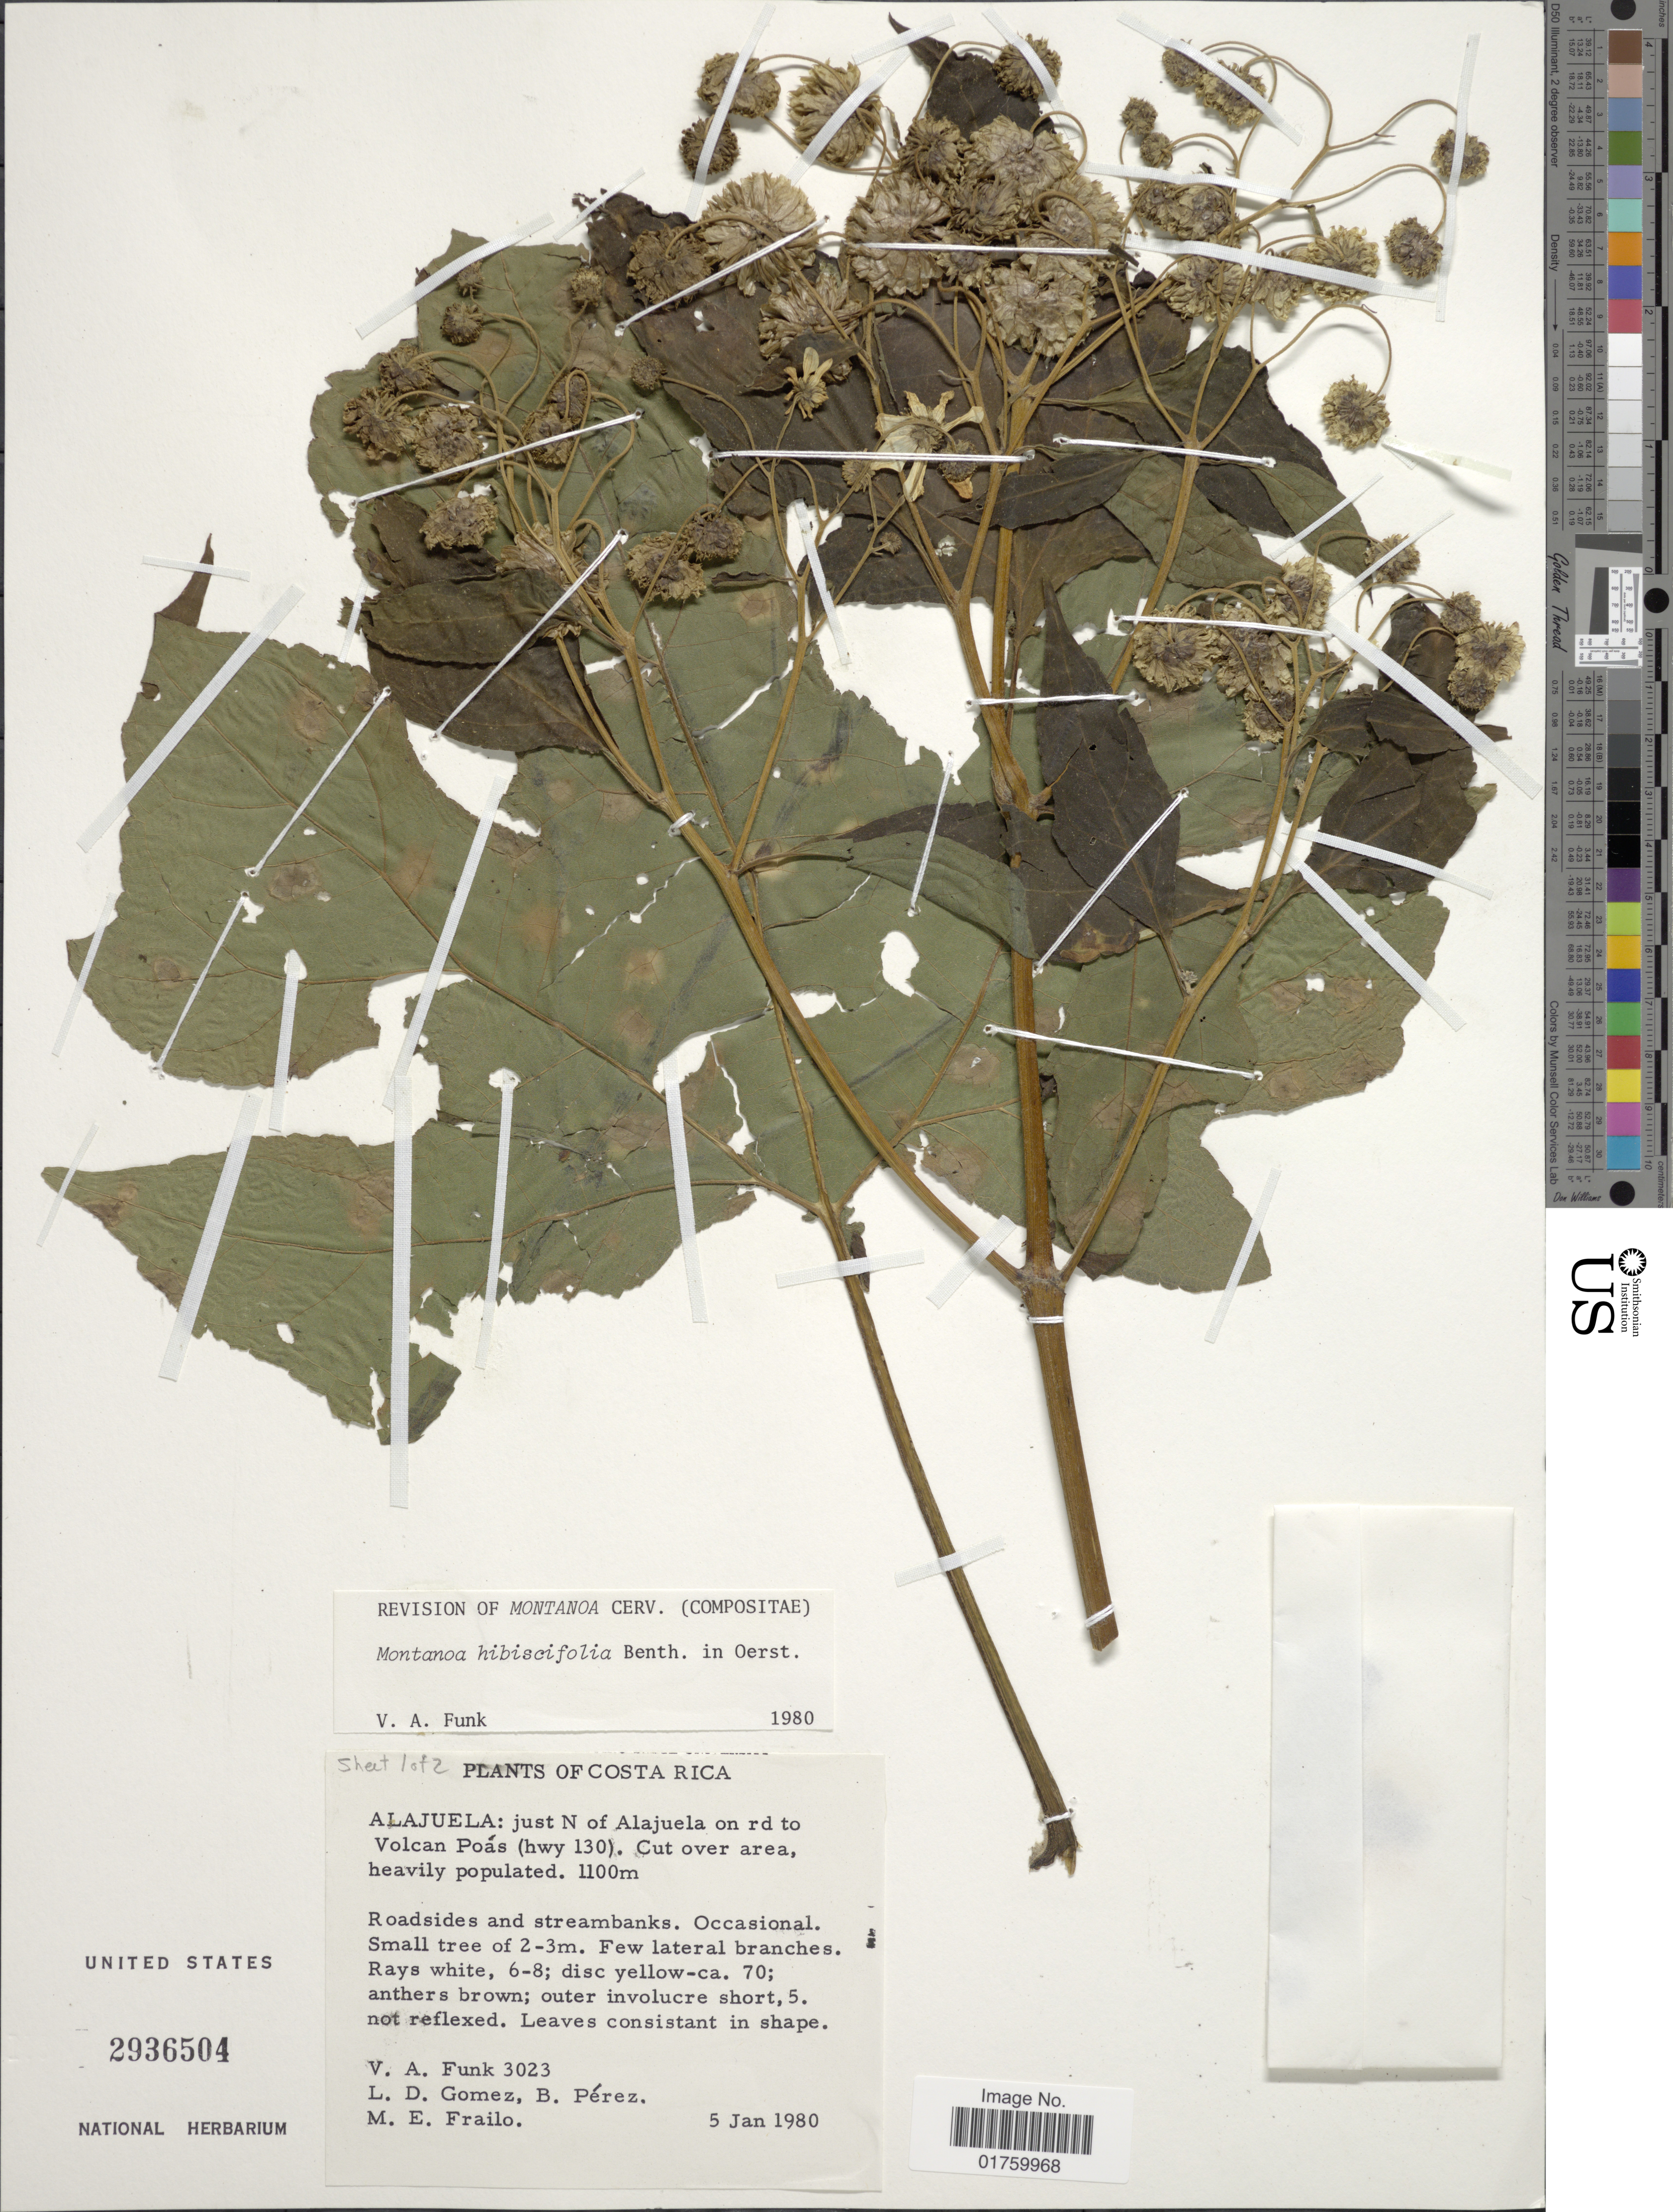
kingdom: Plantae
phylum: Tracheophyta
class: Magnoliopsida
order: Asterales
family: Asteraceae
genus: Montanoa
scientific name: Montanoa hibiscifolia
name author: Benth.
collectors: V. Funk, L. D. Gómez, B. Pérez & G. M. Fraileo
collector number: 3023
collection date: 1980-01-05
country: Costa Rica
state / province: Alajuela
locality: Just N of Alajuela on rd to Volcan Poas (hwy 130), cut over area, heavily populated, roadsides and streambanks.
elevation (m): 1100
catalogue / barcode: US 2936504